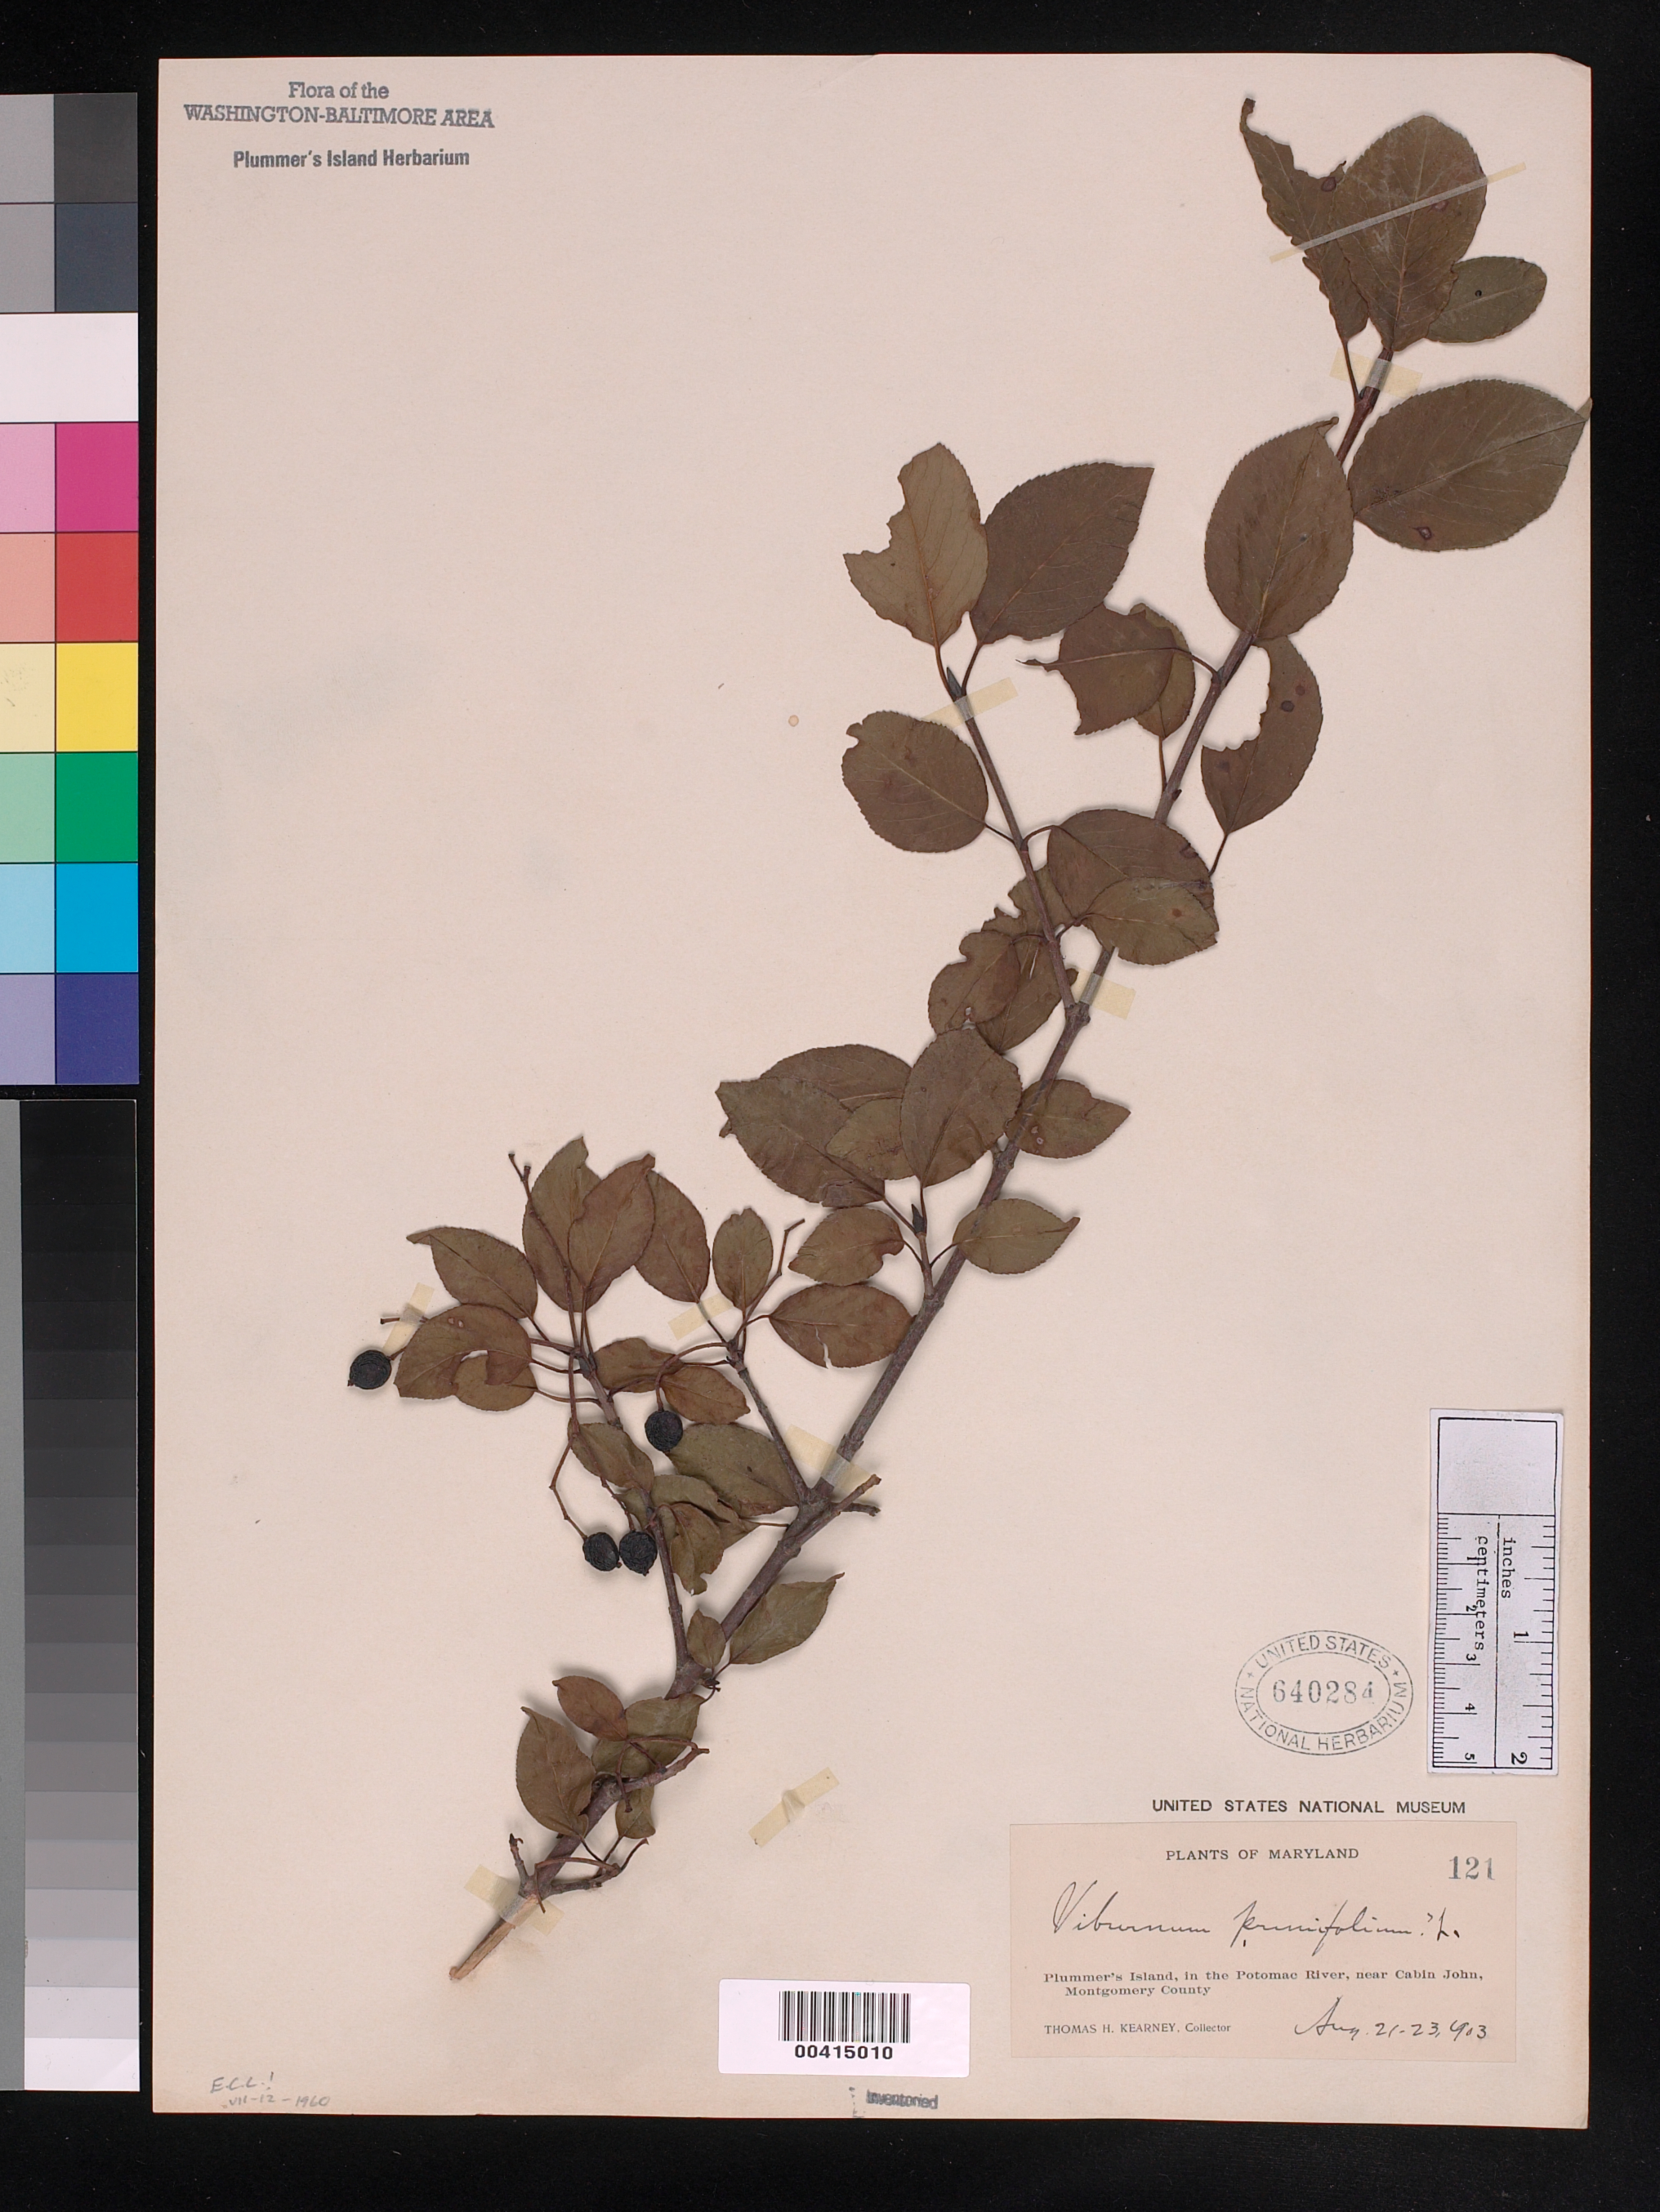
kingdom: Plantae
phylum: Tracheophyta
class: Magnoliopsida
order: Dipsacales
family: Viburnaceae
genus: Viburnum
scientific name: Viburnum prunifolium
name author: L.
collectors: T. H. Kearney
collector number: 121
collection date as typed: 21 Aug 1903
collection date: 1903-08-21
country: United States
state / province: Maryland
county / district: Montgomery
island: Plummers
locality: Plummer's Island C. & O. Canal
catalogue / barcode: US 640284